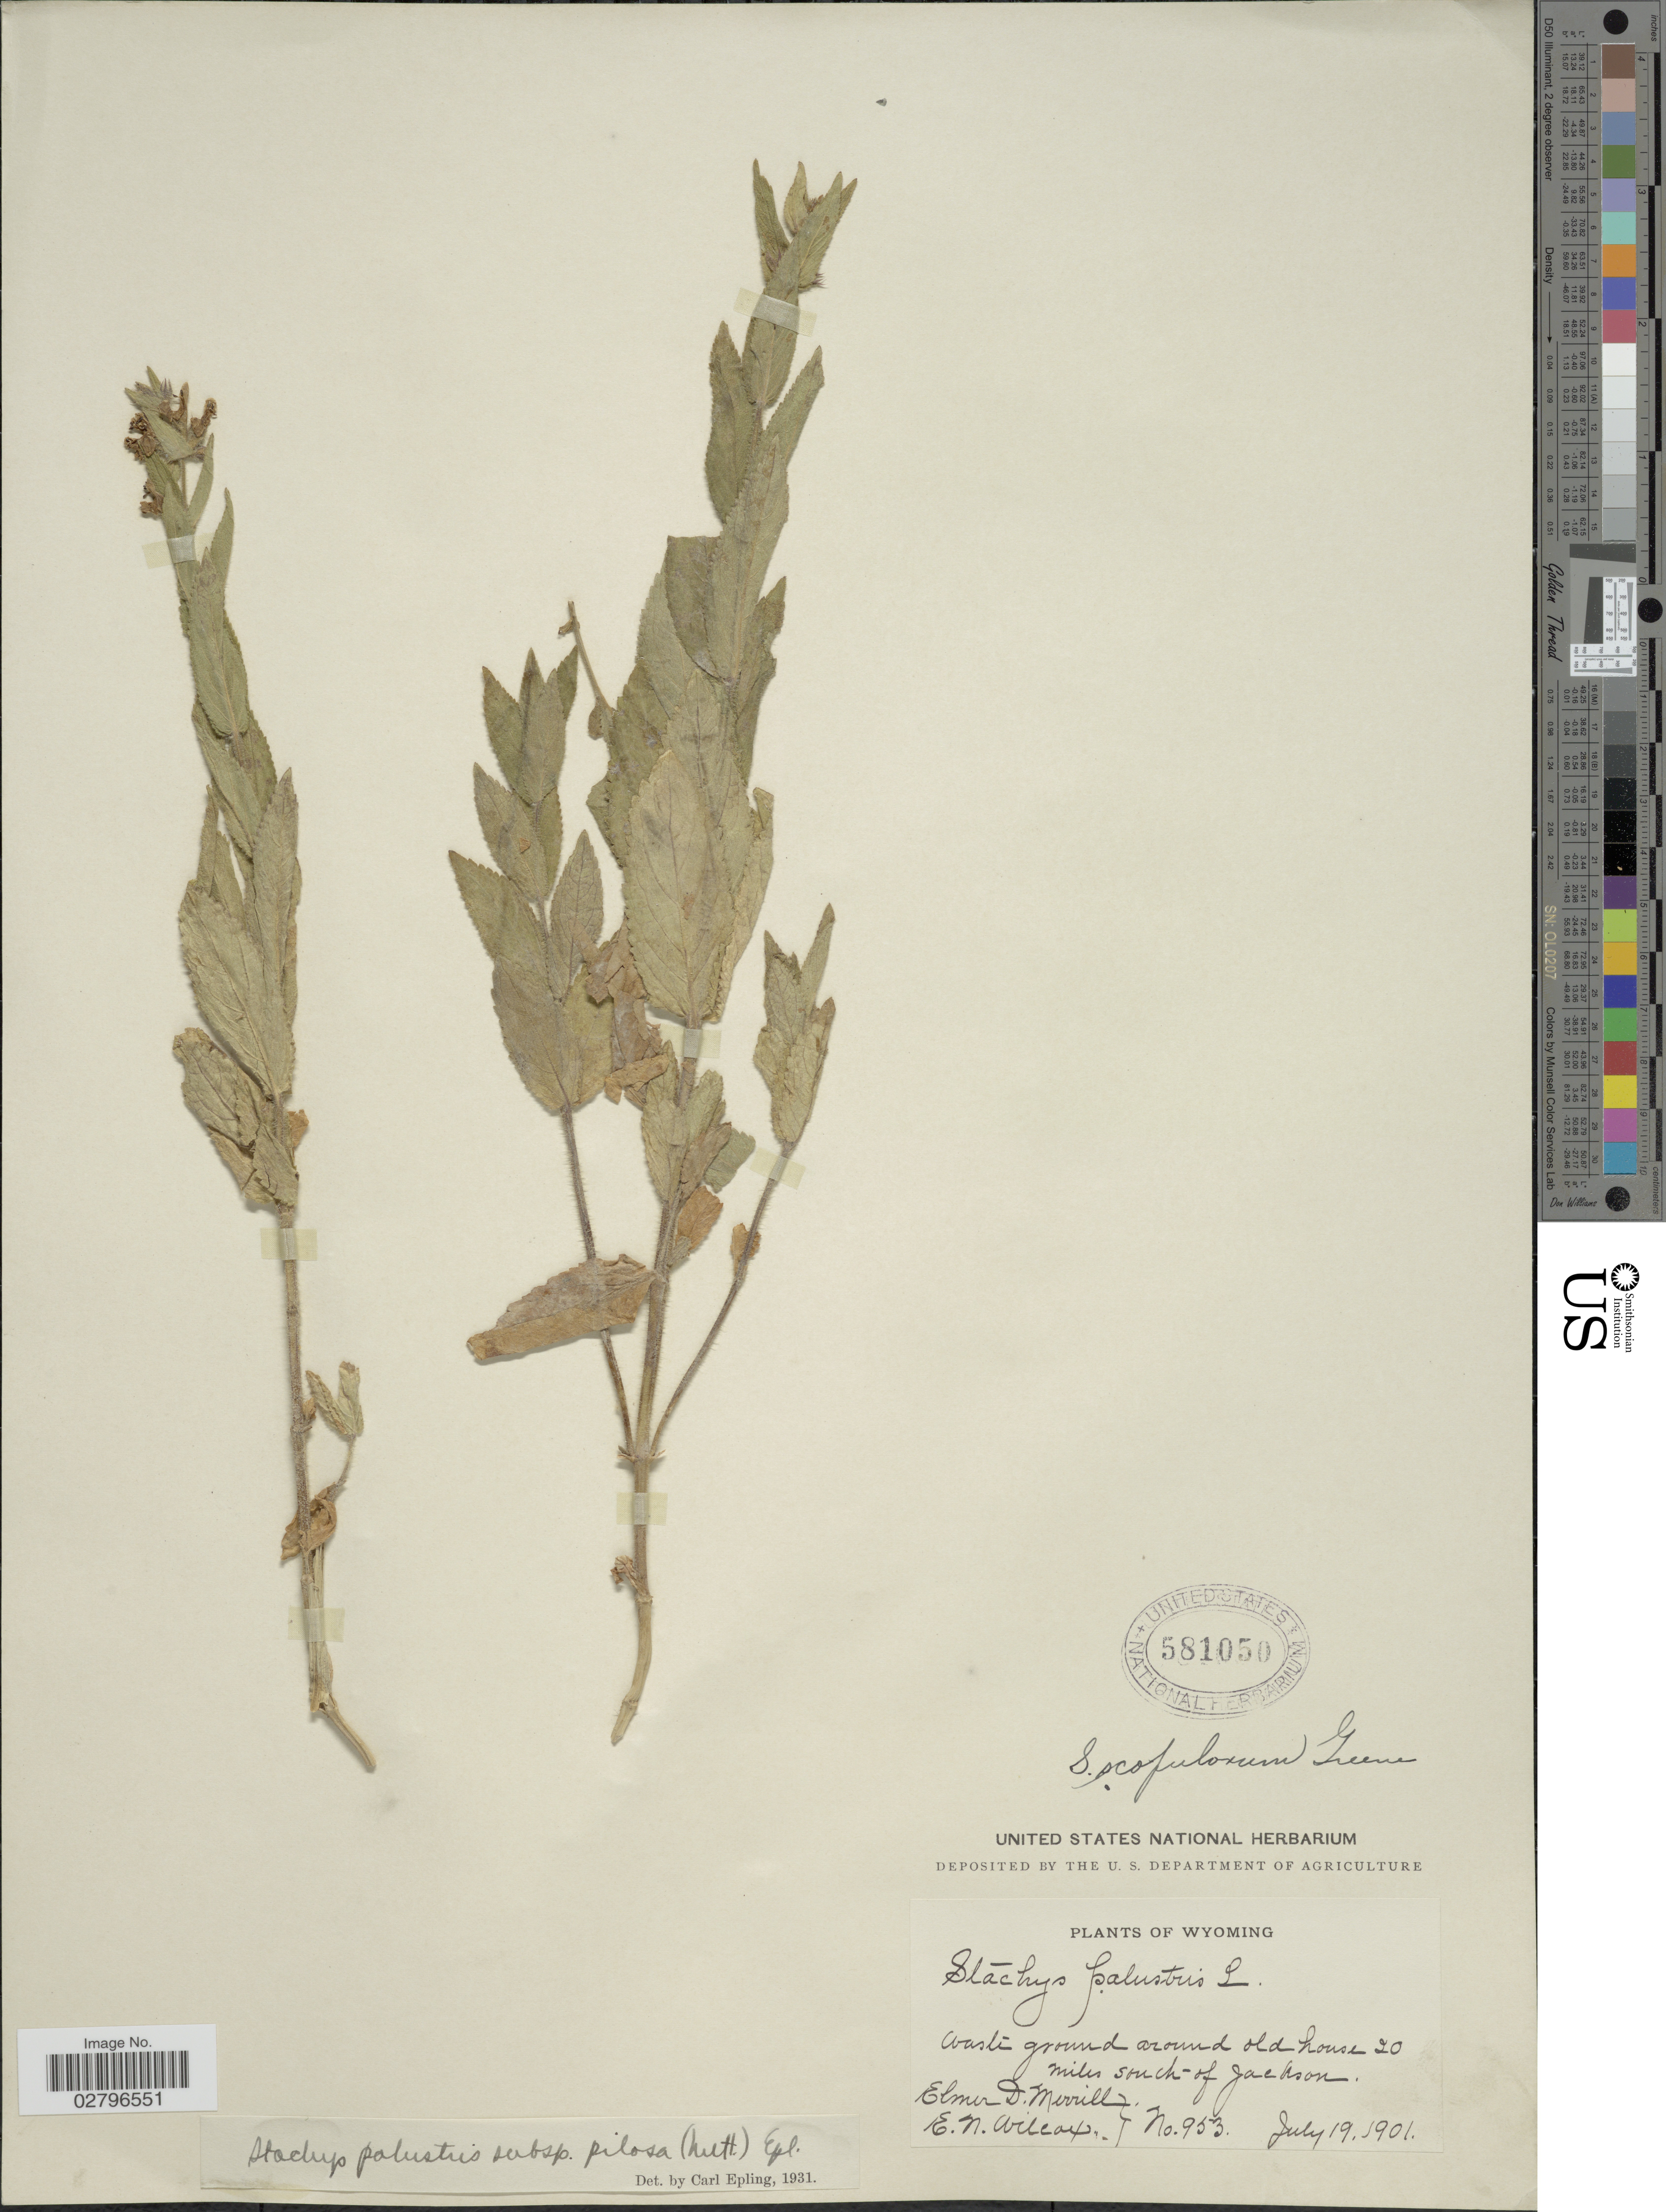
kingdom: Plantae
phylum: Tracheophyta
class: Magnoliopsida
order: Lamiales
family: Lamiaceae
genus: Stachys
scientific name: Stachys pilosa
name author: Nutt.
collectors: E. D. Merrill & E. Wilcox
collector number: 953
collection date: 1901-07-19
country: United States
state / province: Wyoming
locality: Waste ground around old house 20 miles south of Jackson.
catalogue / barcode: US 581050